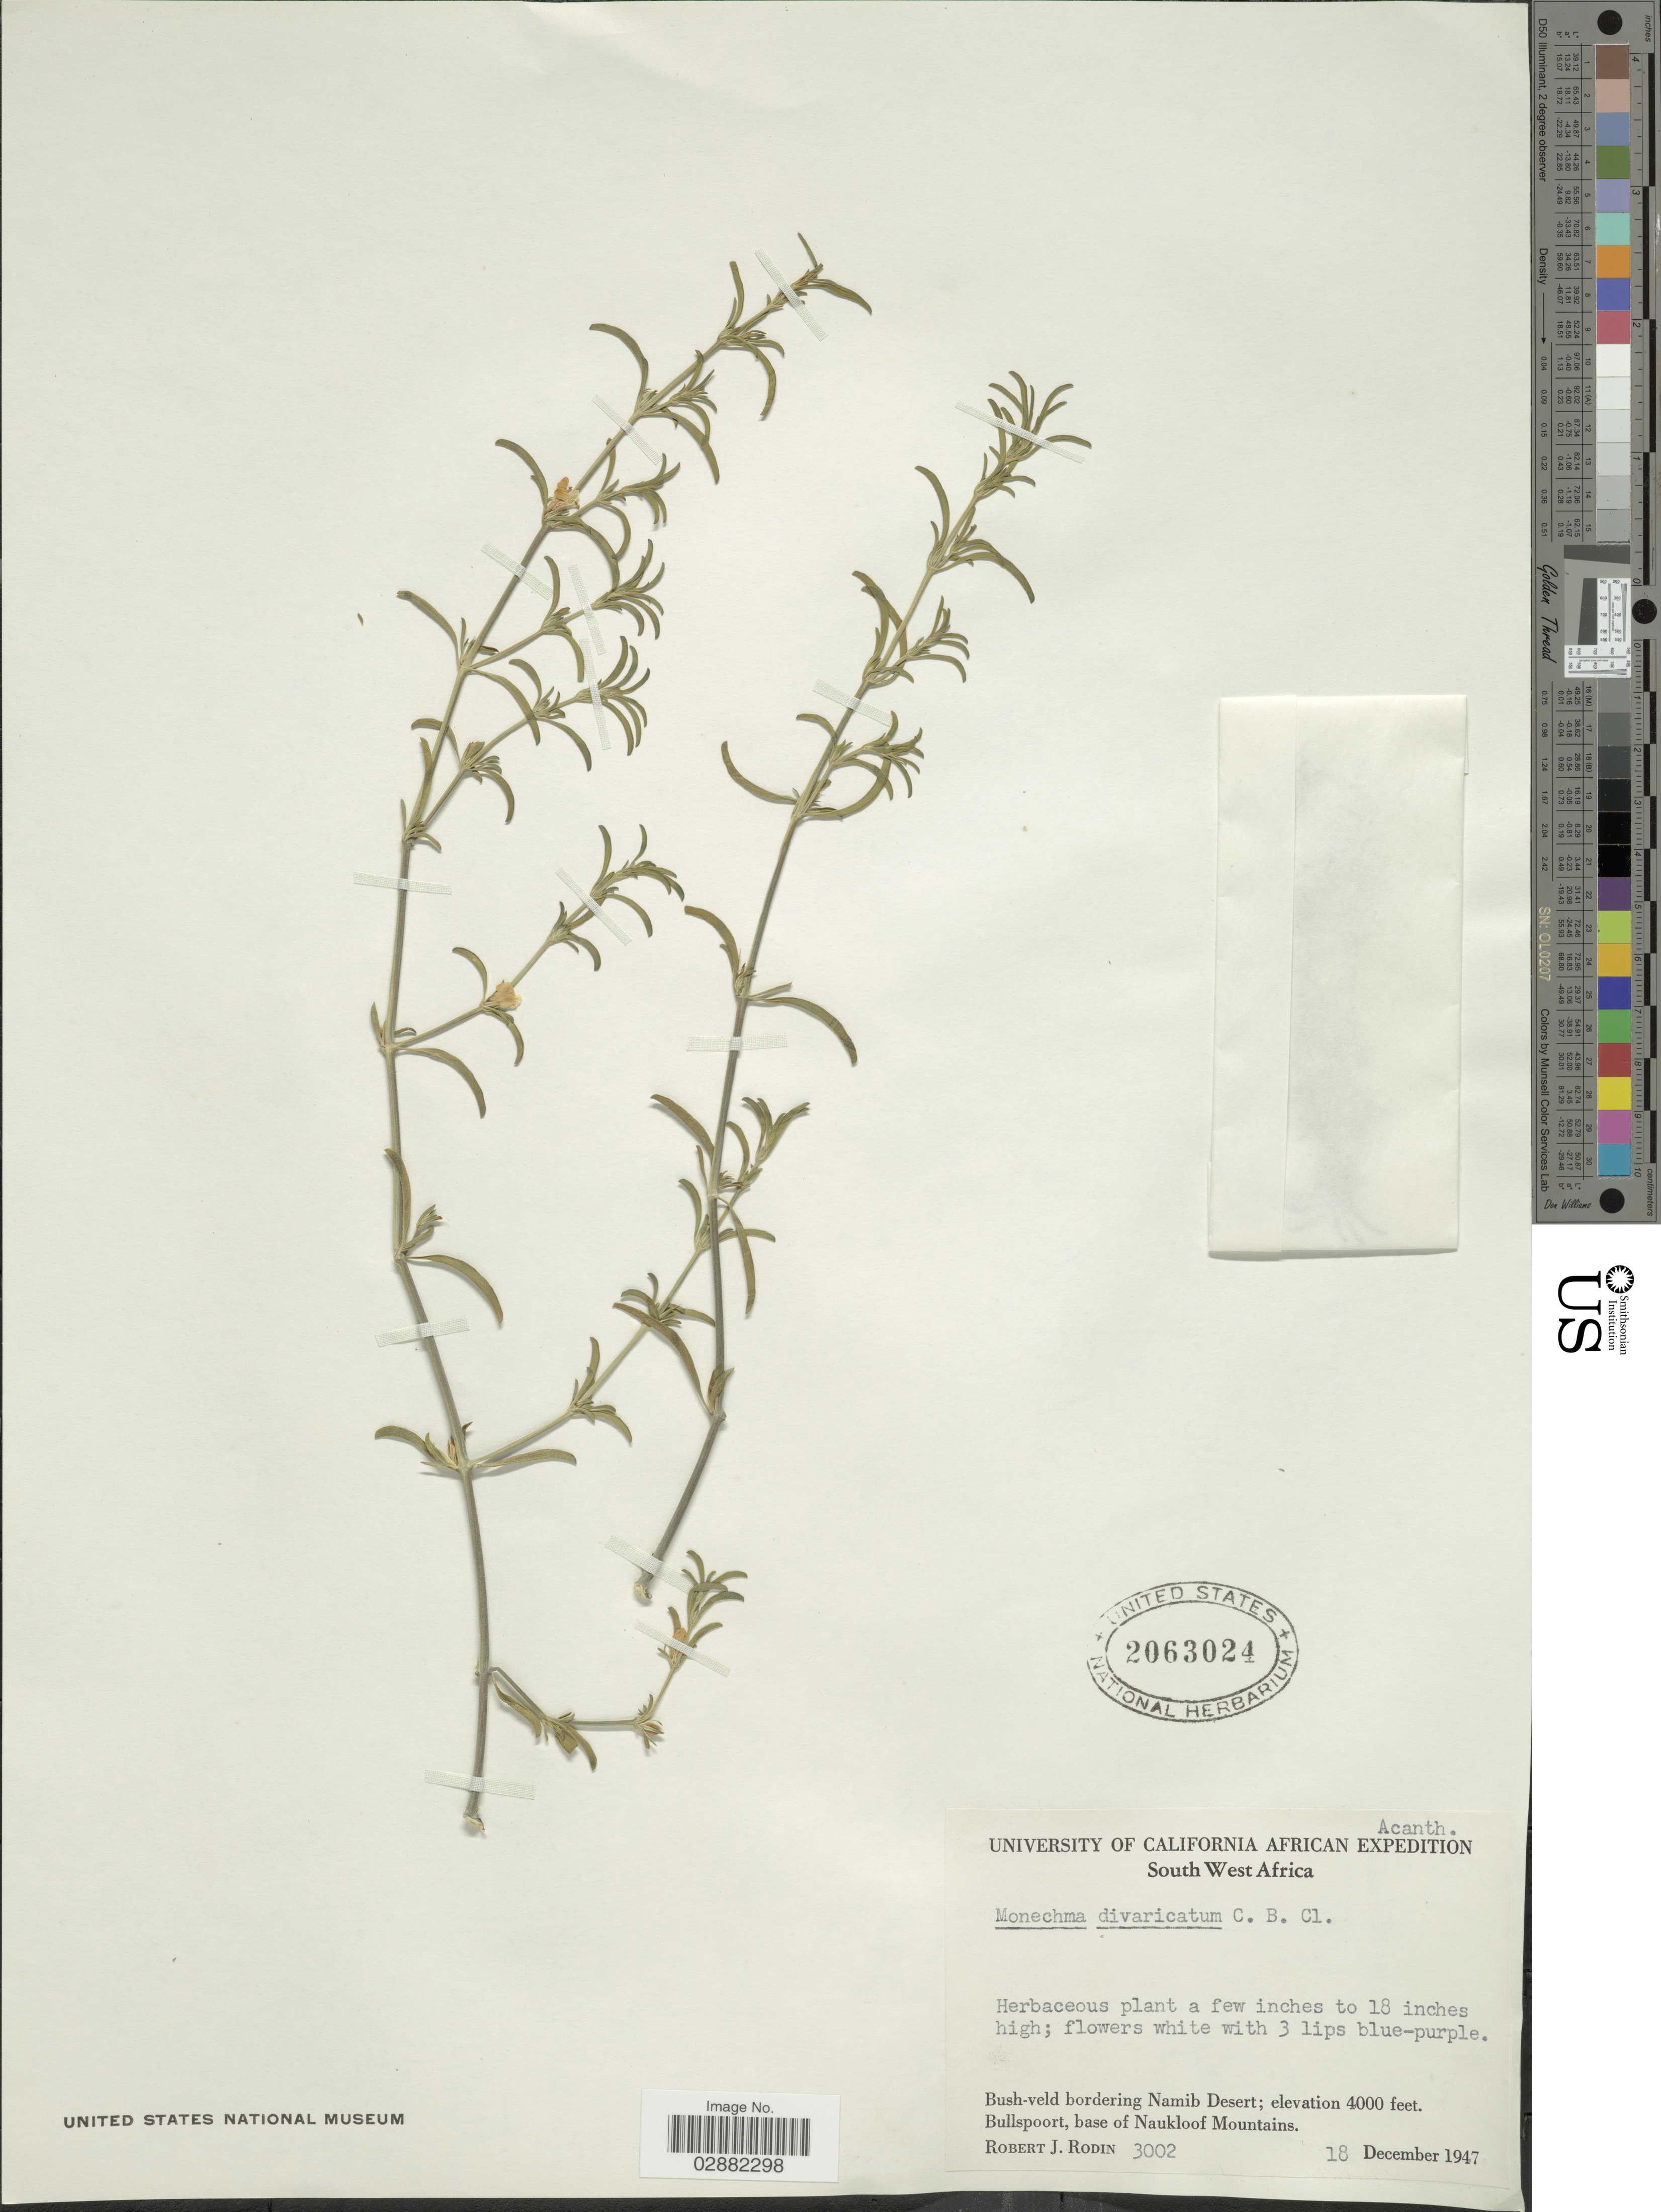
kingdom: Plantae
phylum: Tracheophyta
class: Magnoliopsida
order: Lamiales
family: Acanthaceae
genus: Justicia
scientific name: Justicia divaricata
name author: Willd. ex Nees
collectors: R. J. Rodin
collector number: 3002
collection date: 1947-12-18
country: Namibia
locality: South West Africa. Bush-veld bordering Namib Desert. Bullspoort, base of Naukloof Mountains.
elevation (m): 1219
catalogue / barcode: US 2063024